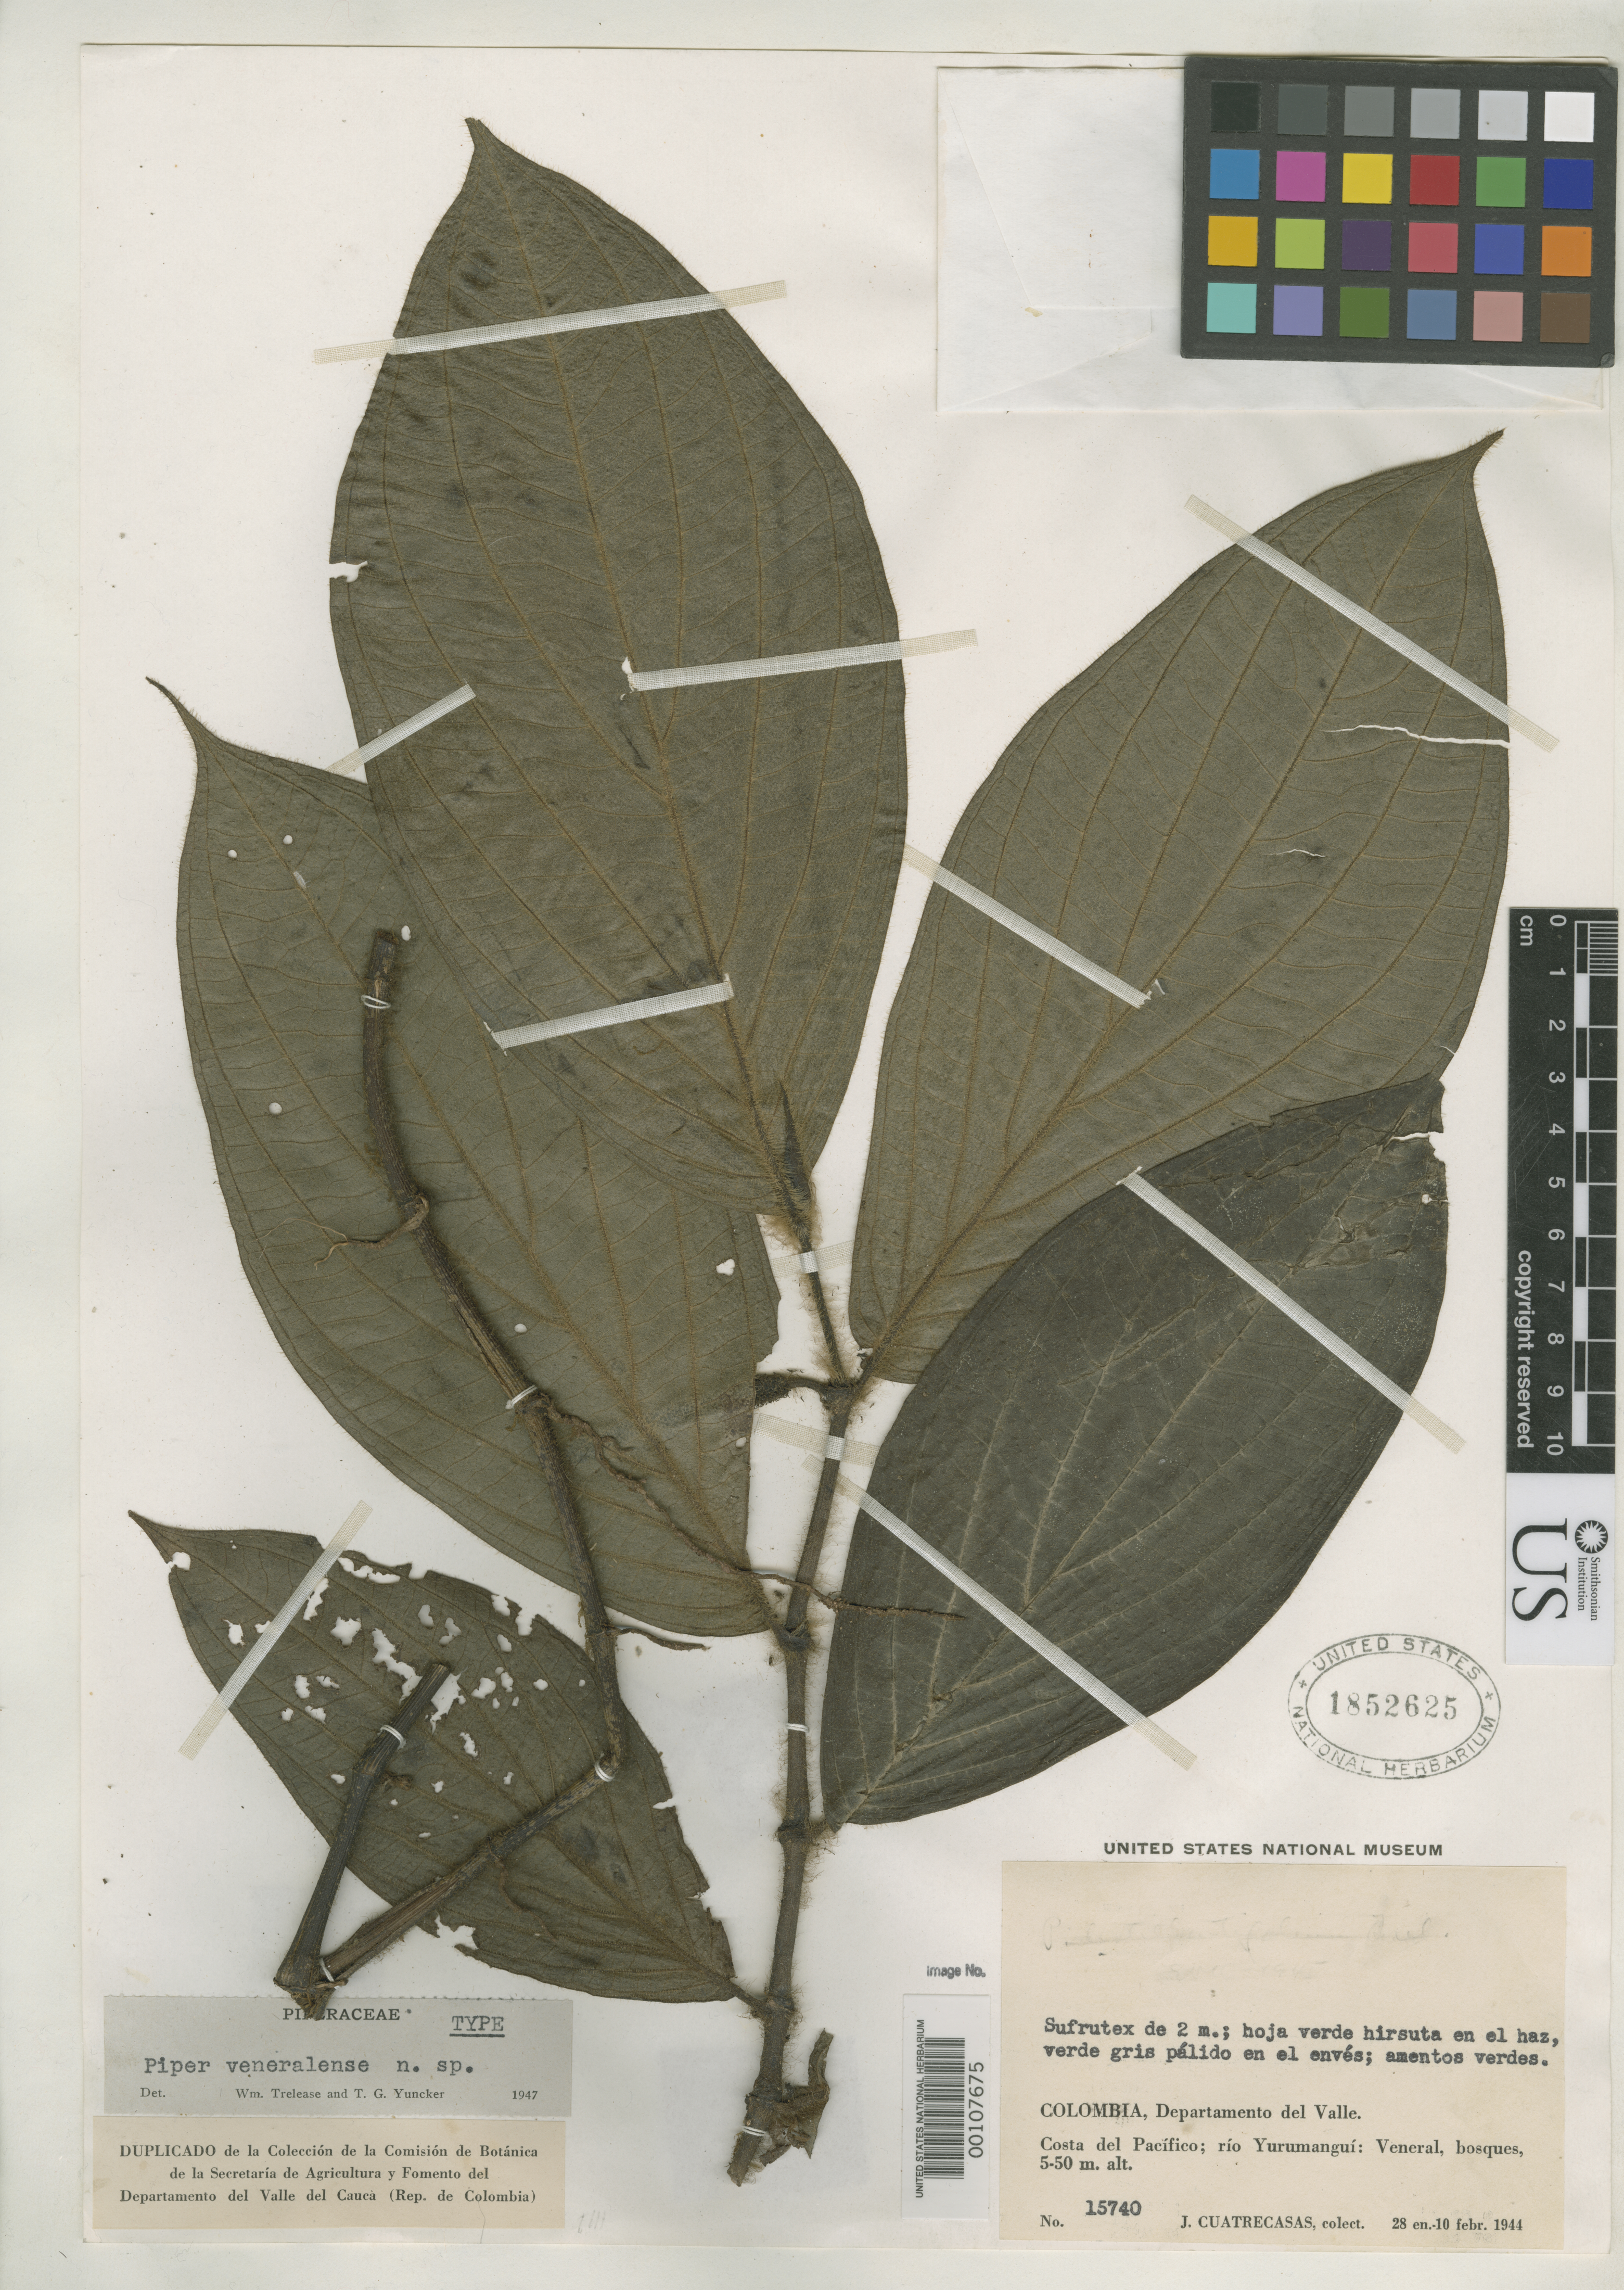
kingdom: Plantae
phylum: Tracheophyta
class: Magnoliopsida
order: Piperales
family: Piperaceae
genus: Piper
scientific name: Piper veneralense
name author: Trel. & Yunck.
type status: Holotype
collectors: J. Cuatrecasas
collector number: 15740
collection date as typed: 28 Jan 1944 to 10 Feb 1944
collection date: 1944-01-28/1944-02-10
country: Colombia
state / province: Valle del Cauca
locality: Pacific Coast, Rio Yurumangui, Veneral.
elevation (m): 5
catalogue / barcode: US 1852625